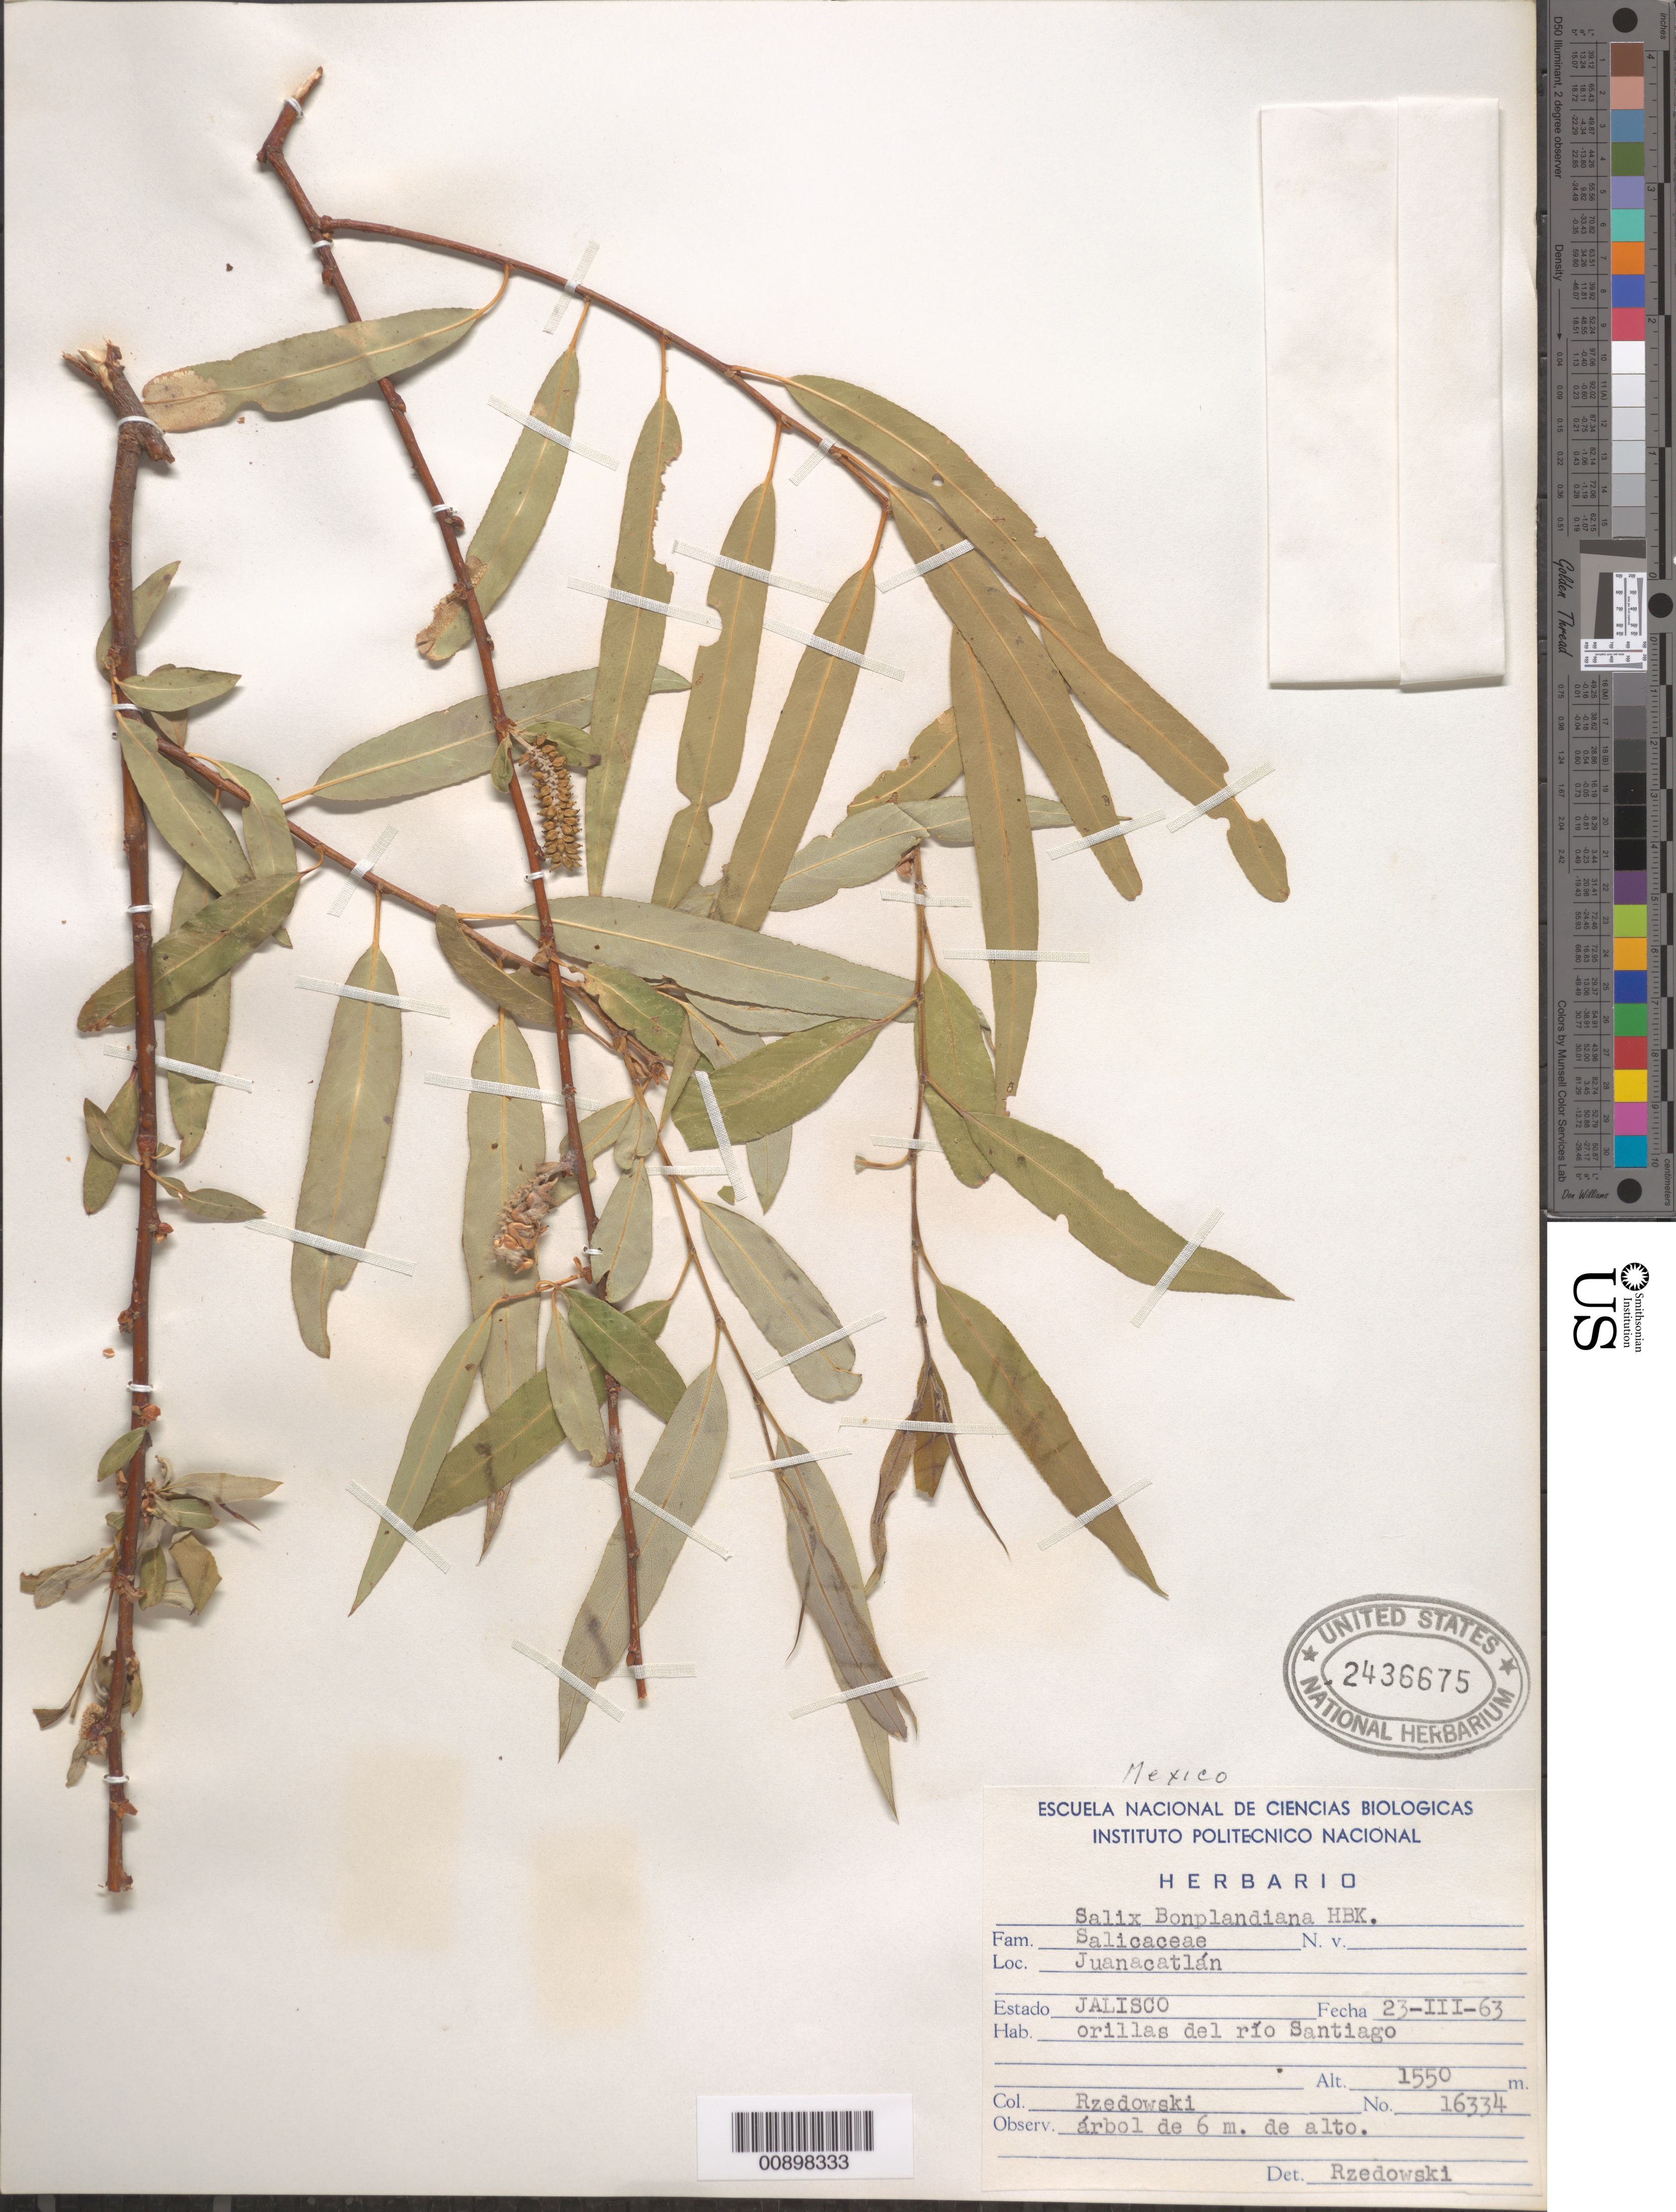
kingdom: Plantae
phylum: Tracheophyta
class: Magnoliopsida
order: Malpighiales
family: Salicaceae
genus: Salix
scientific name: Salix bonplandiana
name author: Kunth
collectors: J. Rzedowski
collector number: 16334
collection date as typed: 23 Mar 1963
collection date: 1963-03-23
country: Mexico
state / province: Jalisco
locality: Juanacatlán, Jalisco.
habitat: Orillas del Río Santiago.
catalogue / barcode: US 2436675